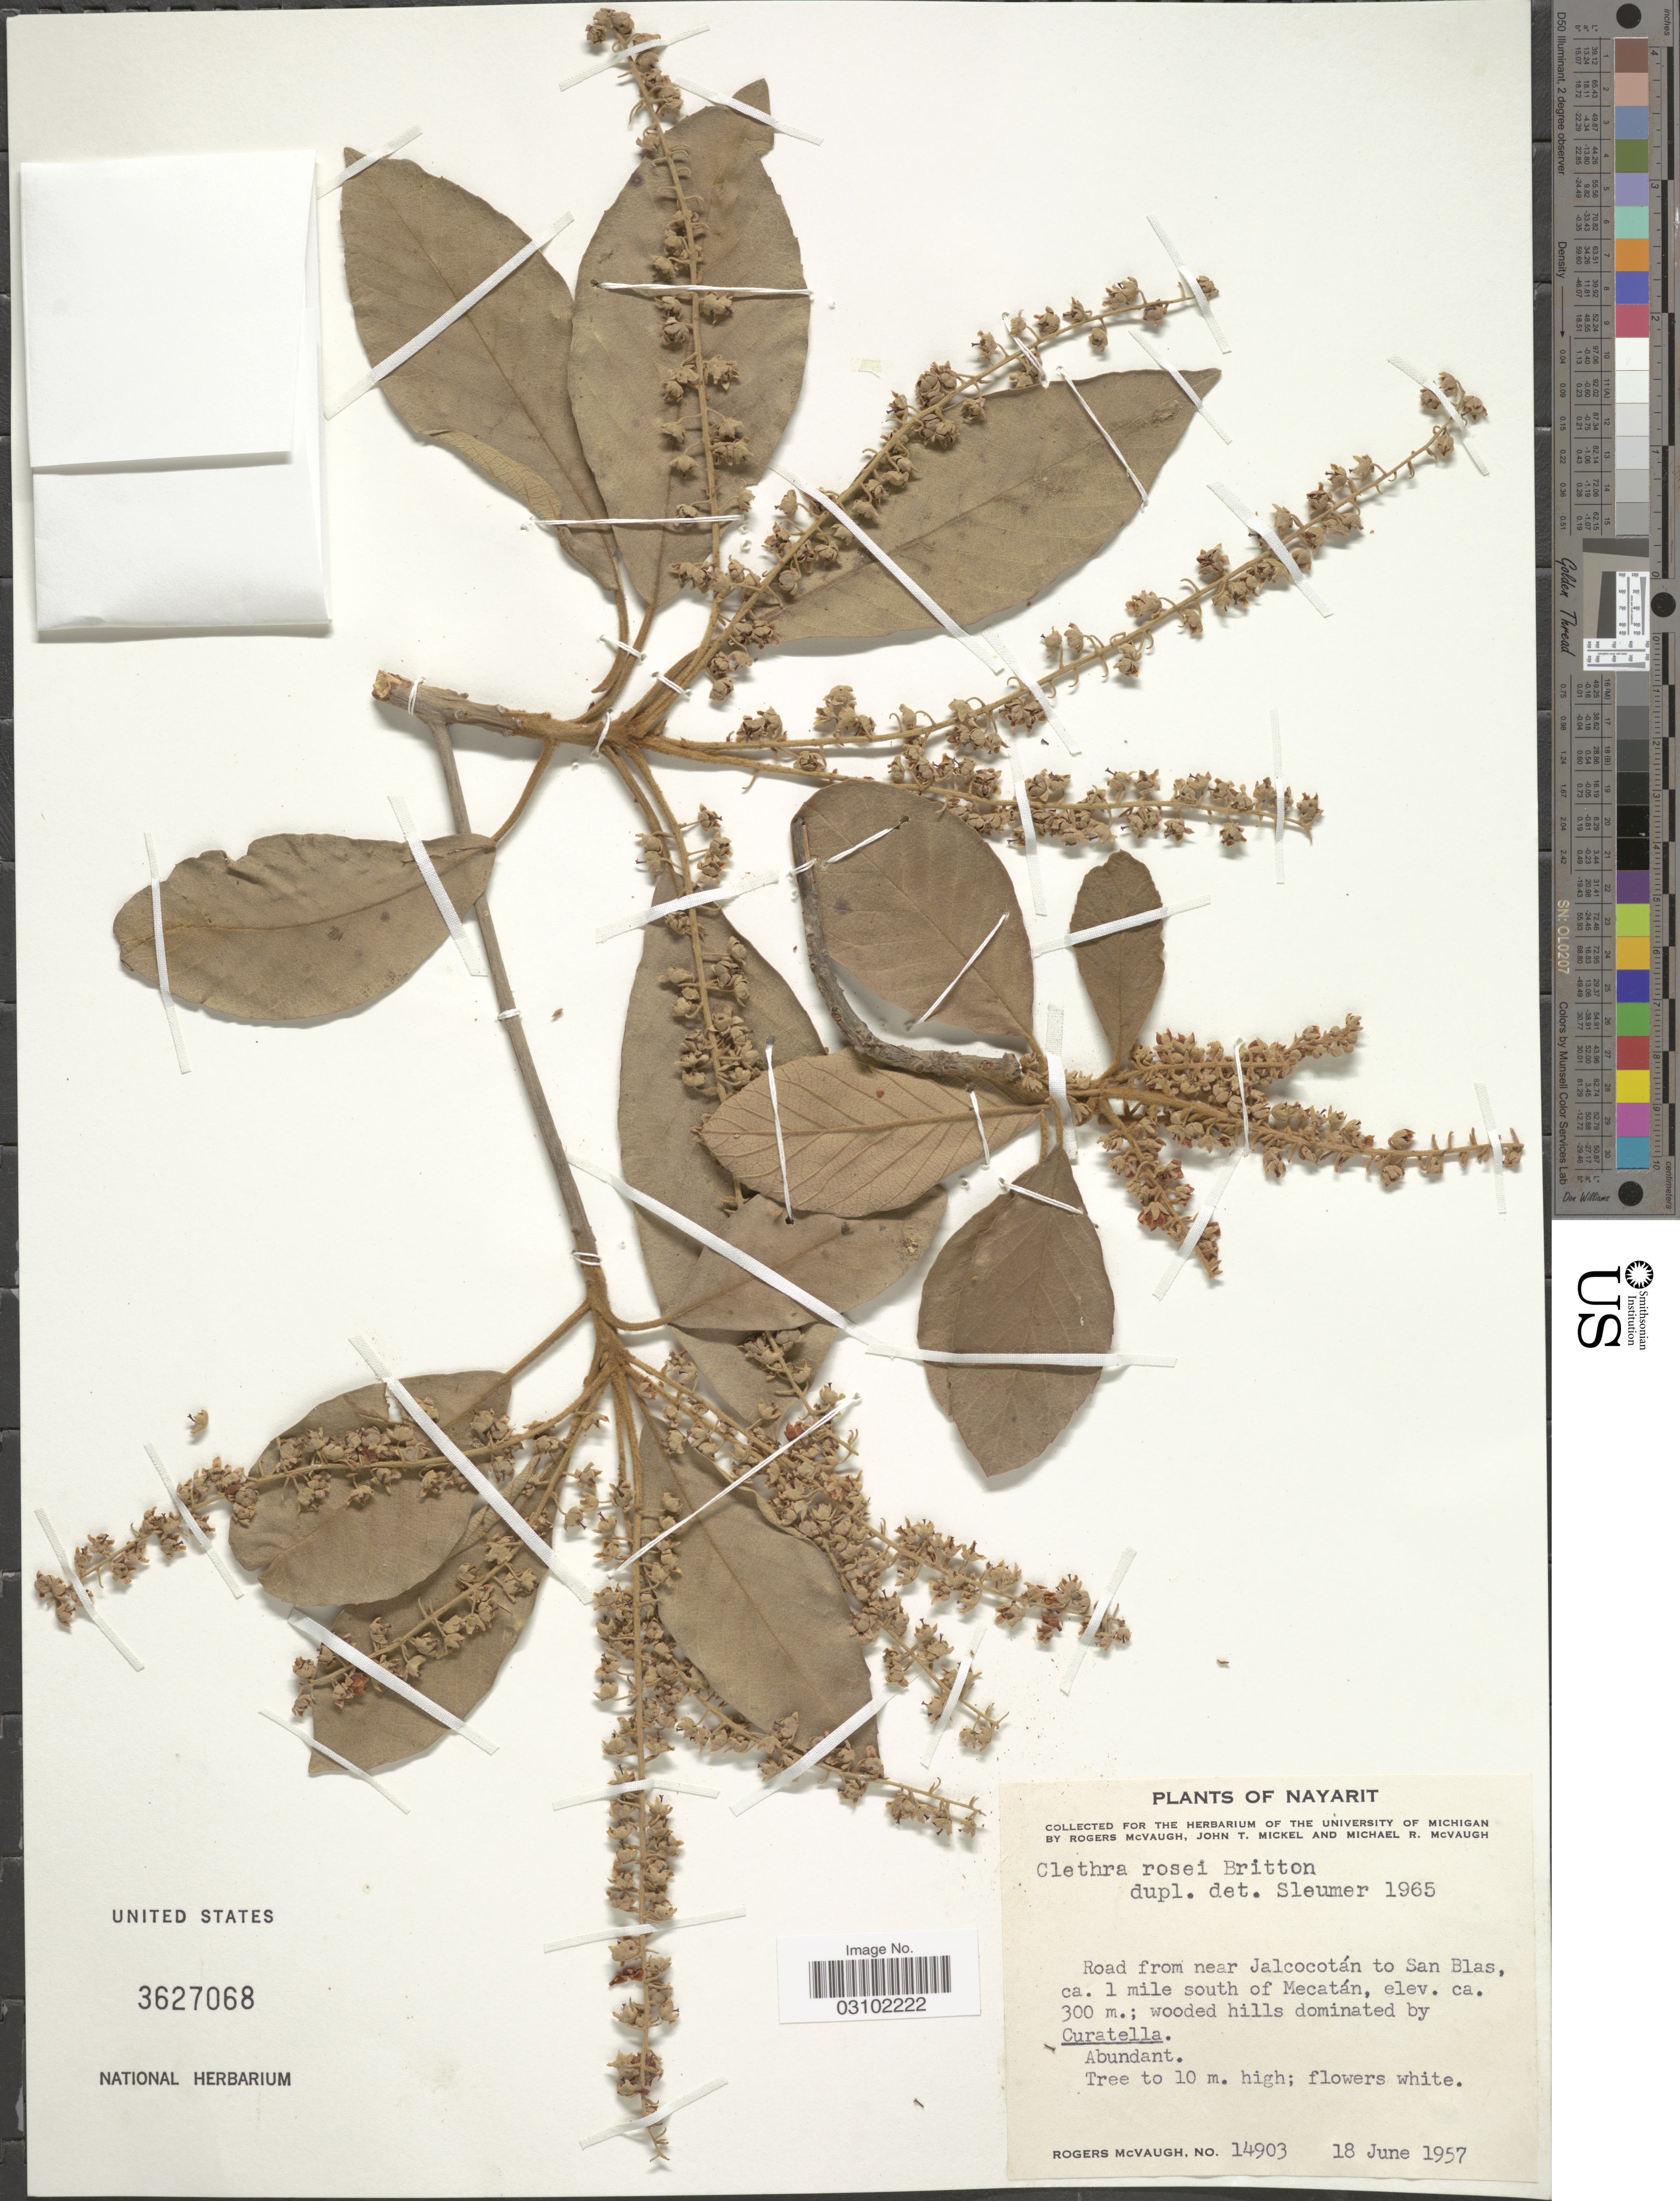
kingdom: Plantae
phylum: Tracheophyta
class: Magnoliopsida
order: Ericales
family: Clethraceae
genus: Clethra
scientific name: Clethra rosei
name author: Britton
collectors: R. McVaugh, J. Mickel & M. R. McVaugh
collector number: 14903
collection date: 1957-06-18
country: Mexico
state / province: Nayarit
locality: Road from near Jalcocotán to San Blas, ca. 1 mile south of Mecatán.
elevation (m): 300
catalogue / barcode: US 3627068